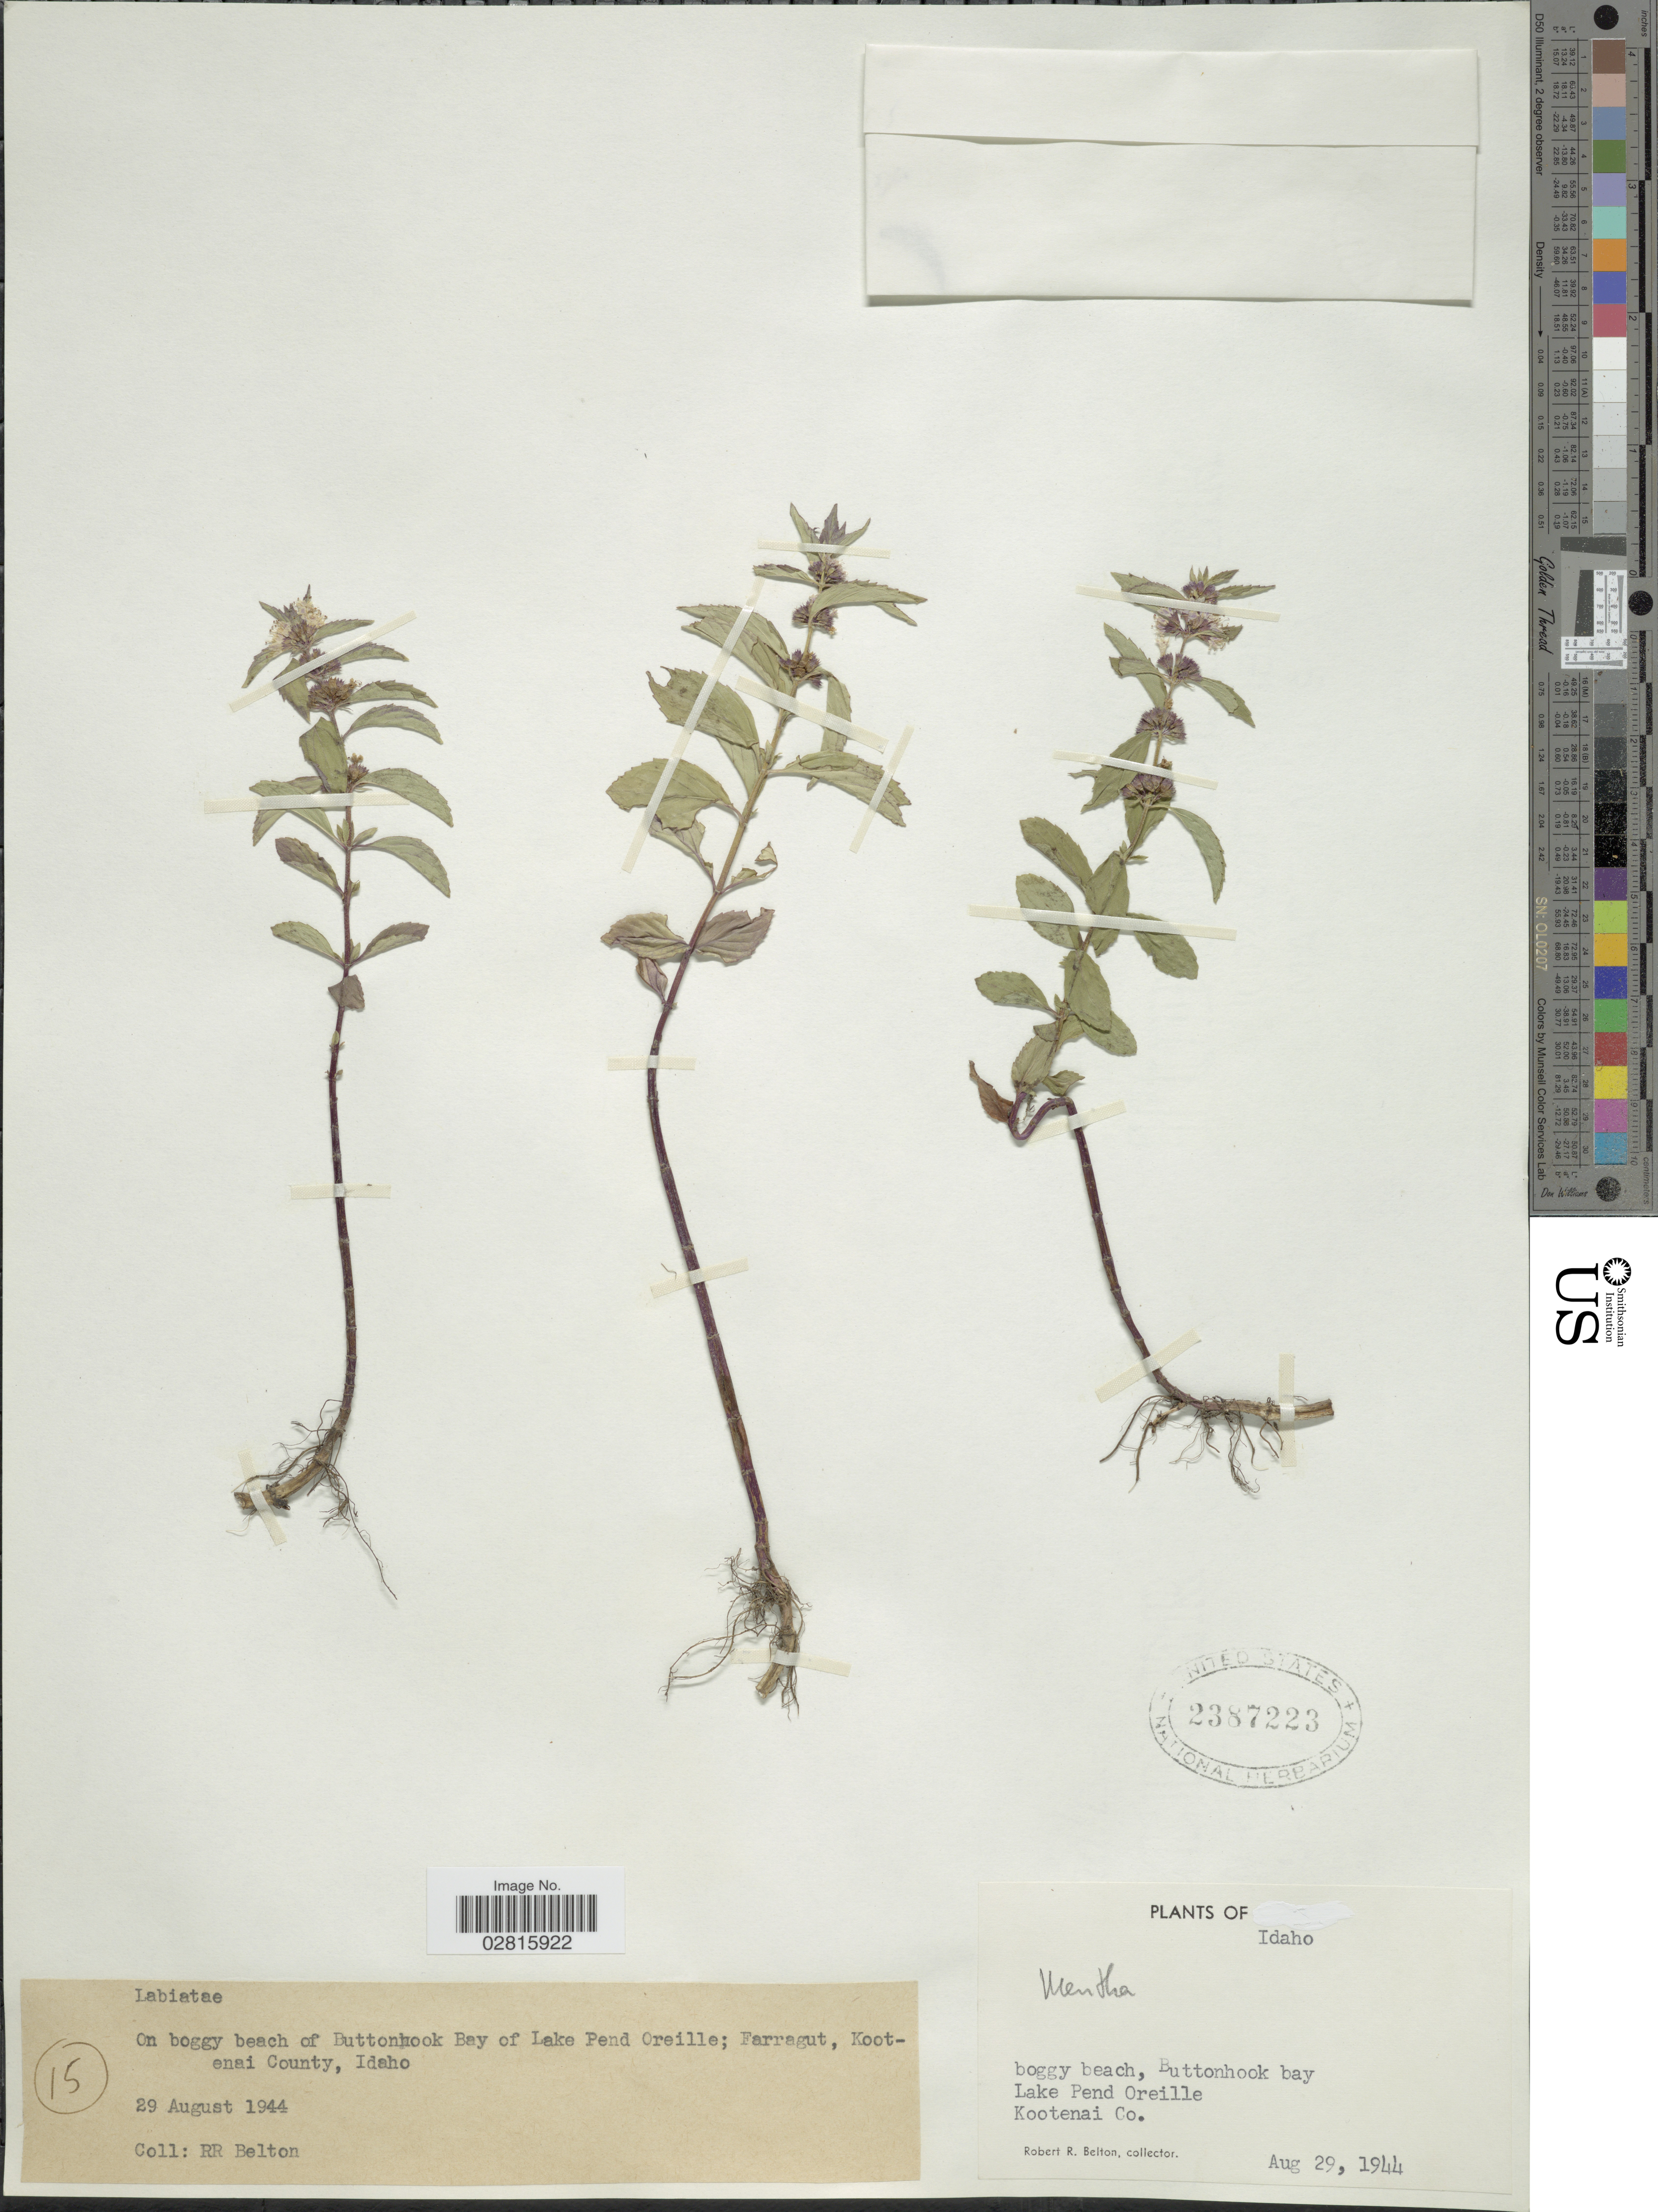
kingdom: Plantae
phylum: Tracheophyta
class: Magnoliopsida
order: Lamiales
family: Lamiaceae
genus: Mentha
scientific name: Mentha sp.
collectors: R. Belton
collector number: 15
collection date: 1944-08-29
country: United States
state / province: Idaho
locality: On boggy beach of Buttonhook Bay of Lake Pend Oreille; Farragut, Kootenai County.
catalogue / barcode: US 2387223